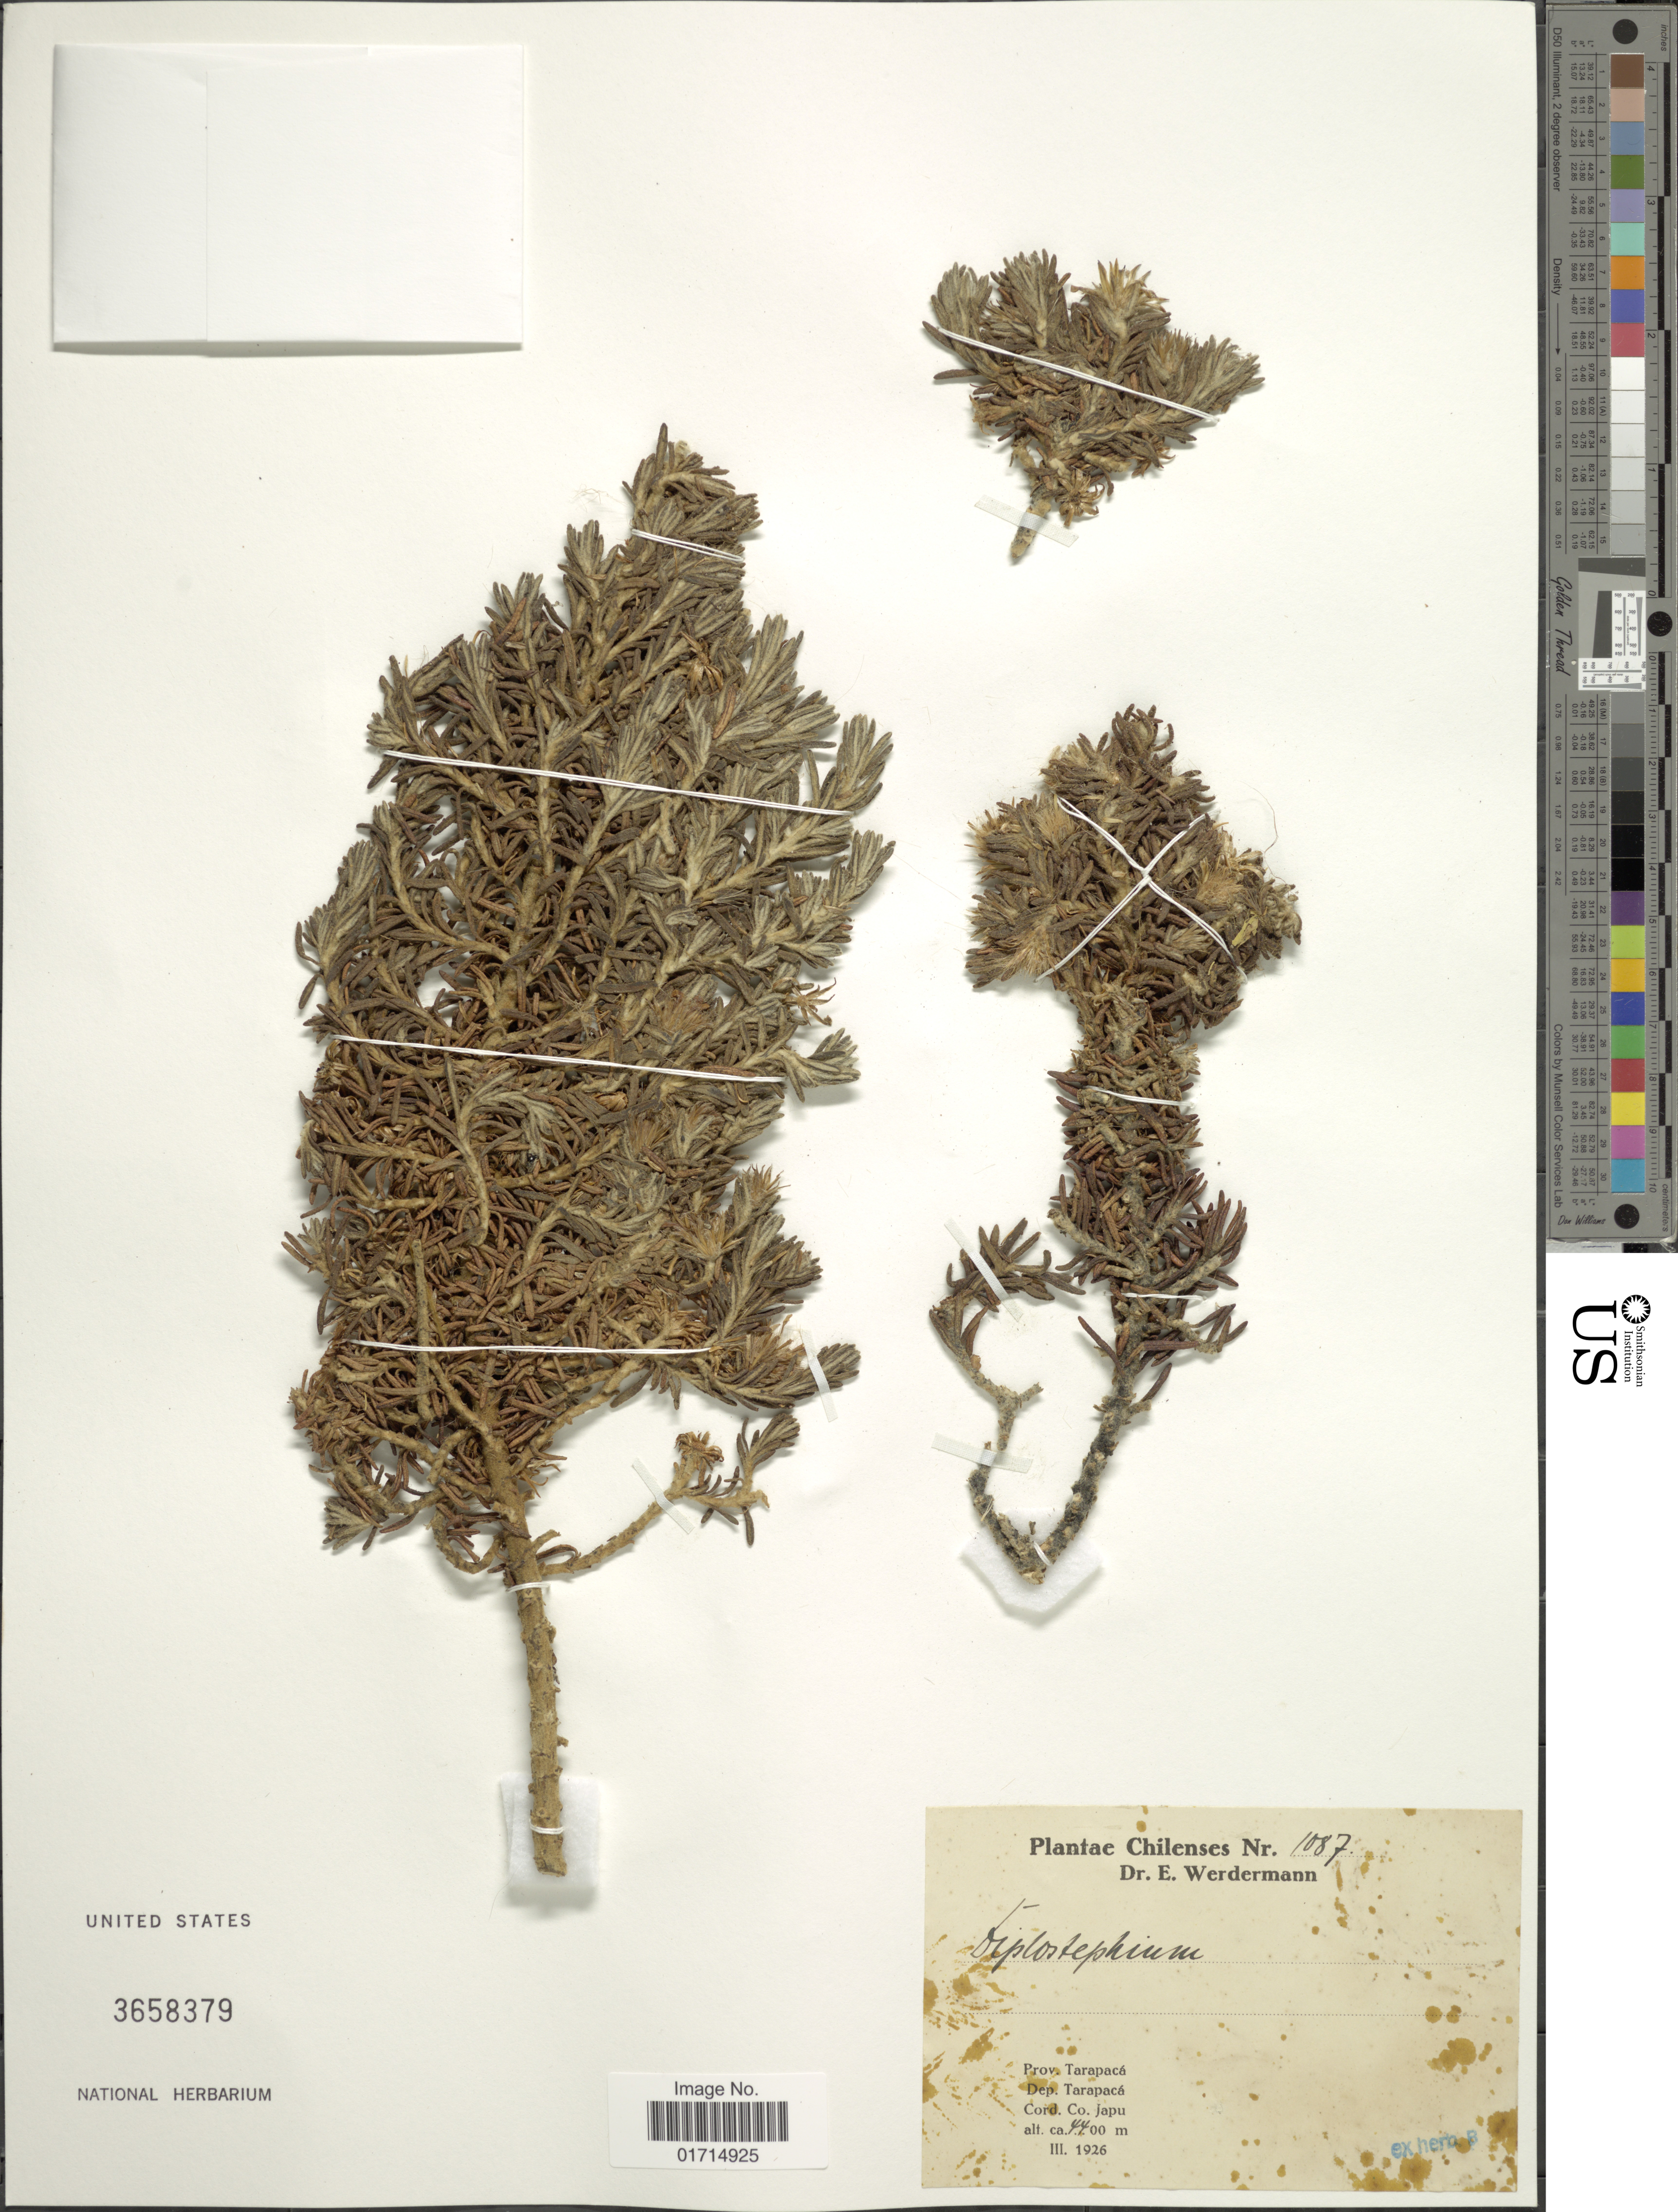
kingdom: Plantae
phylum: Tracheophyta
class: Magnoliopsida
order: Asterales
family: Asteraceae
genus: Diplostephium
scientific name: Diplostephium sp.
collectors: E. Werdermann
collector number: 1087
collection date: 1926-03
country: Chile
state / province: Tarapacá (I)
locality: Chilenses. Prov. Tarapacá. Dep. Tarapacá. Cord. Co. Japu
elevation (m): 4400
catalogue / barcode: US 3658379